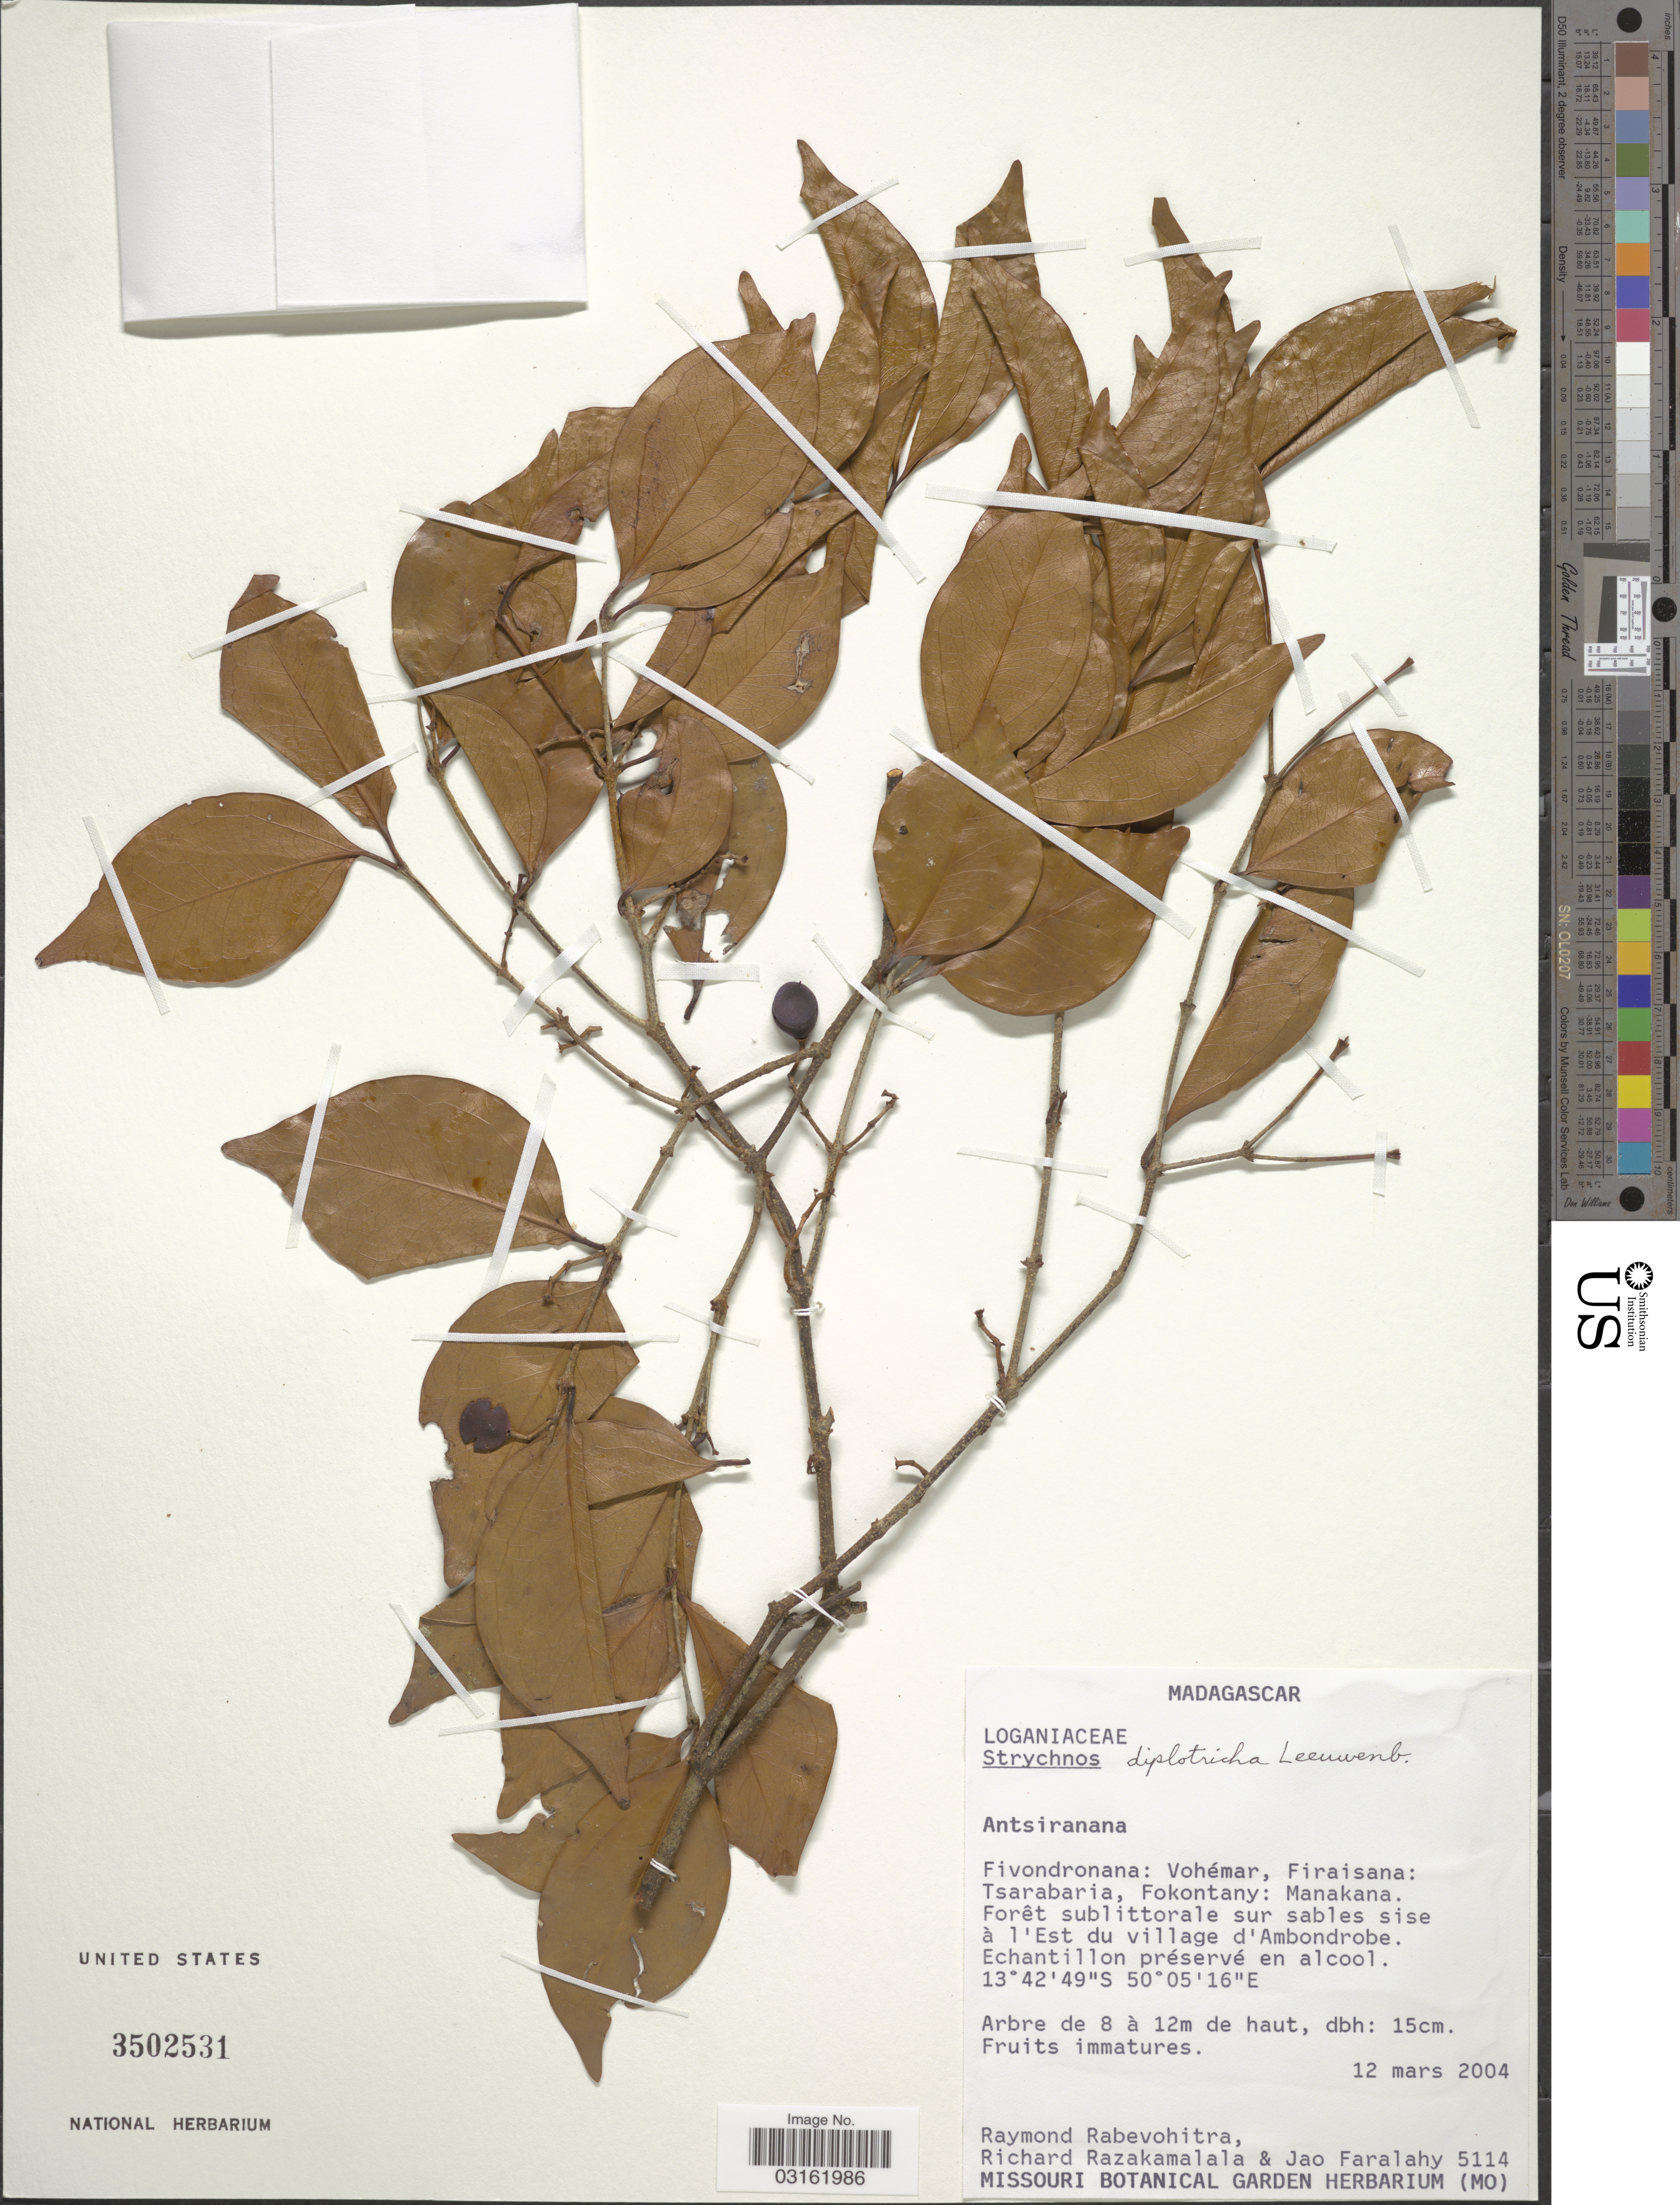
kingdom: Plantae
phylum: Tracheophyta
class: Magnoliopsida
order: Gentianales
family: Loganiaceae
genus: Strychnos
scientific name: Strychnos diplotricha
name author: Leeuwenb.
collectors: R. Rabevohitra, R. Razakamalala & J. Faralahy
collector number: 5114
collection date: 2004-03-12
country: Madagascar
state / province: Sava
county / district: Vohémar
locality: Fivondronana: Vohémar, Firaisana: Tsarabaria, Fokontany: Manakana. Forêt sublittorale sur sables sise à l'Est du village d'Ambondrobe.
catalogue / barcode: US 3502531